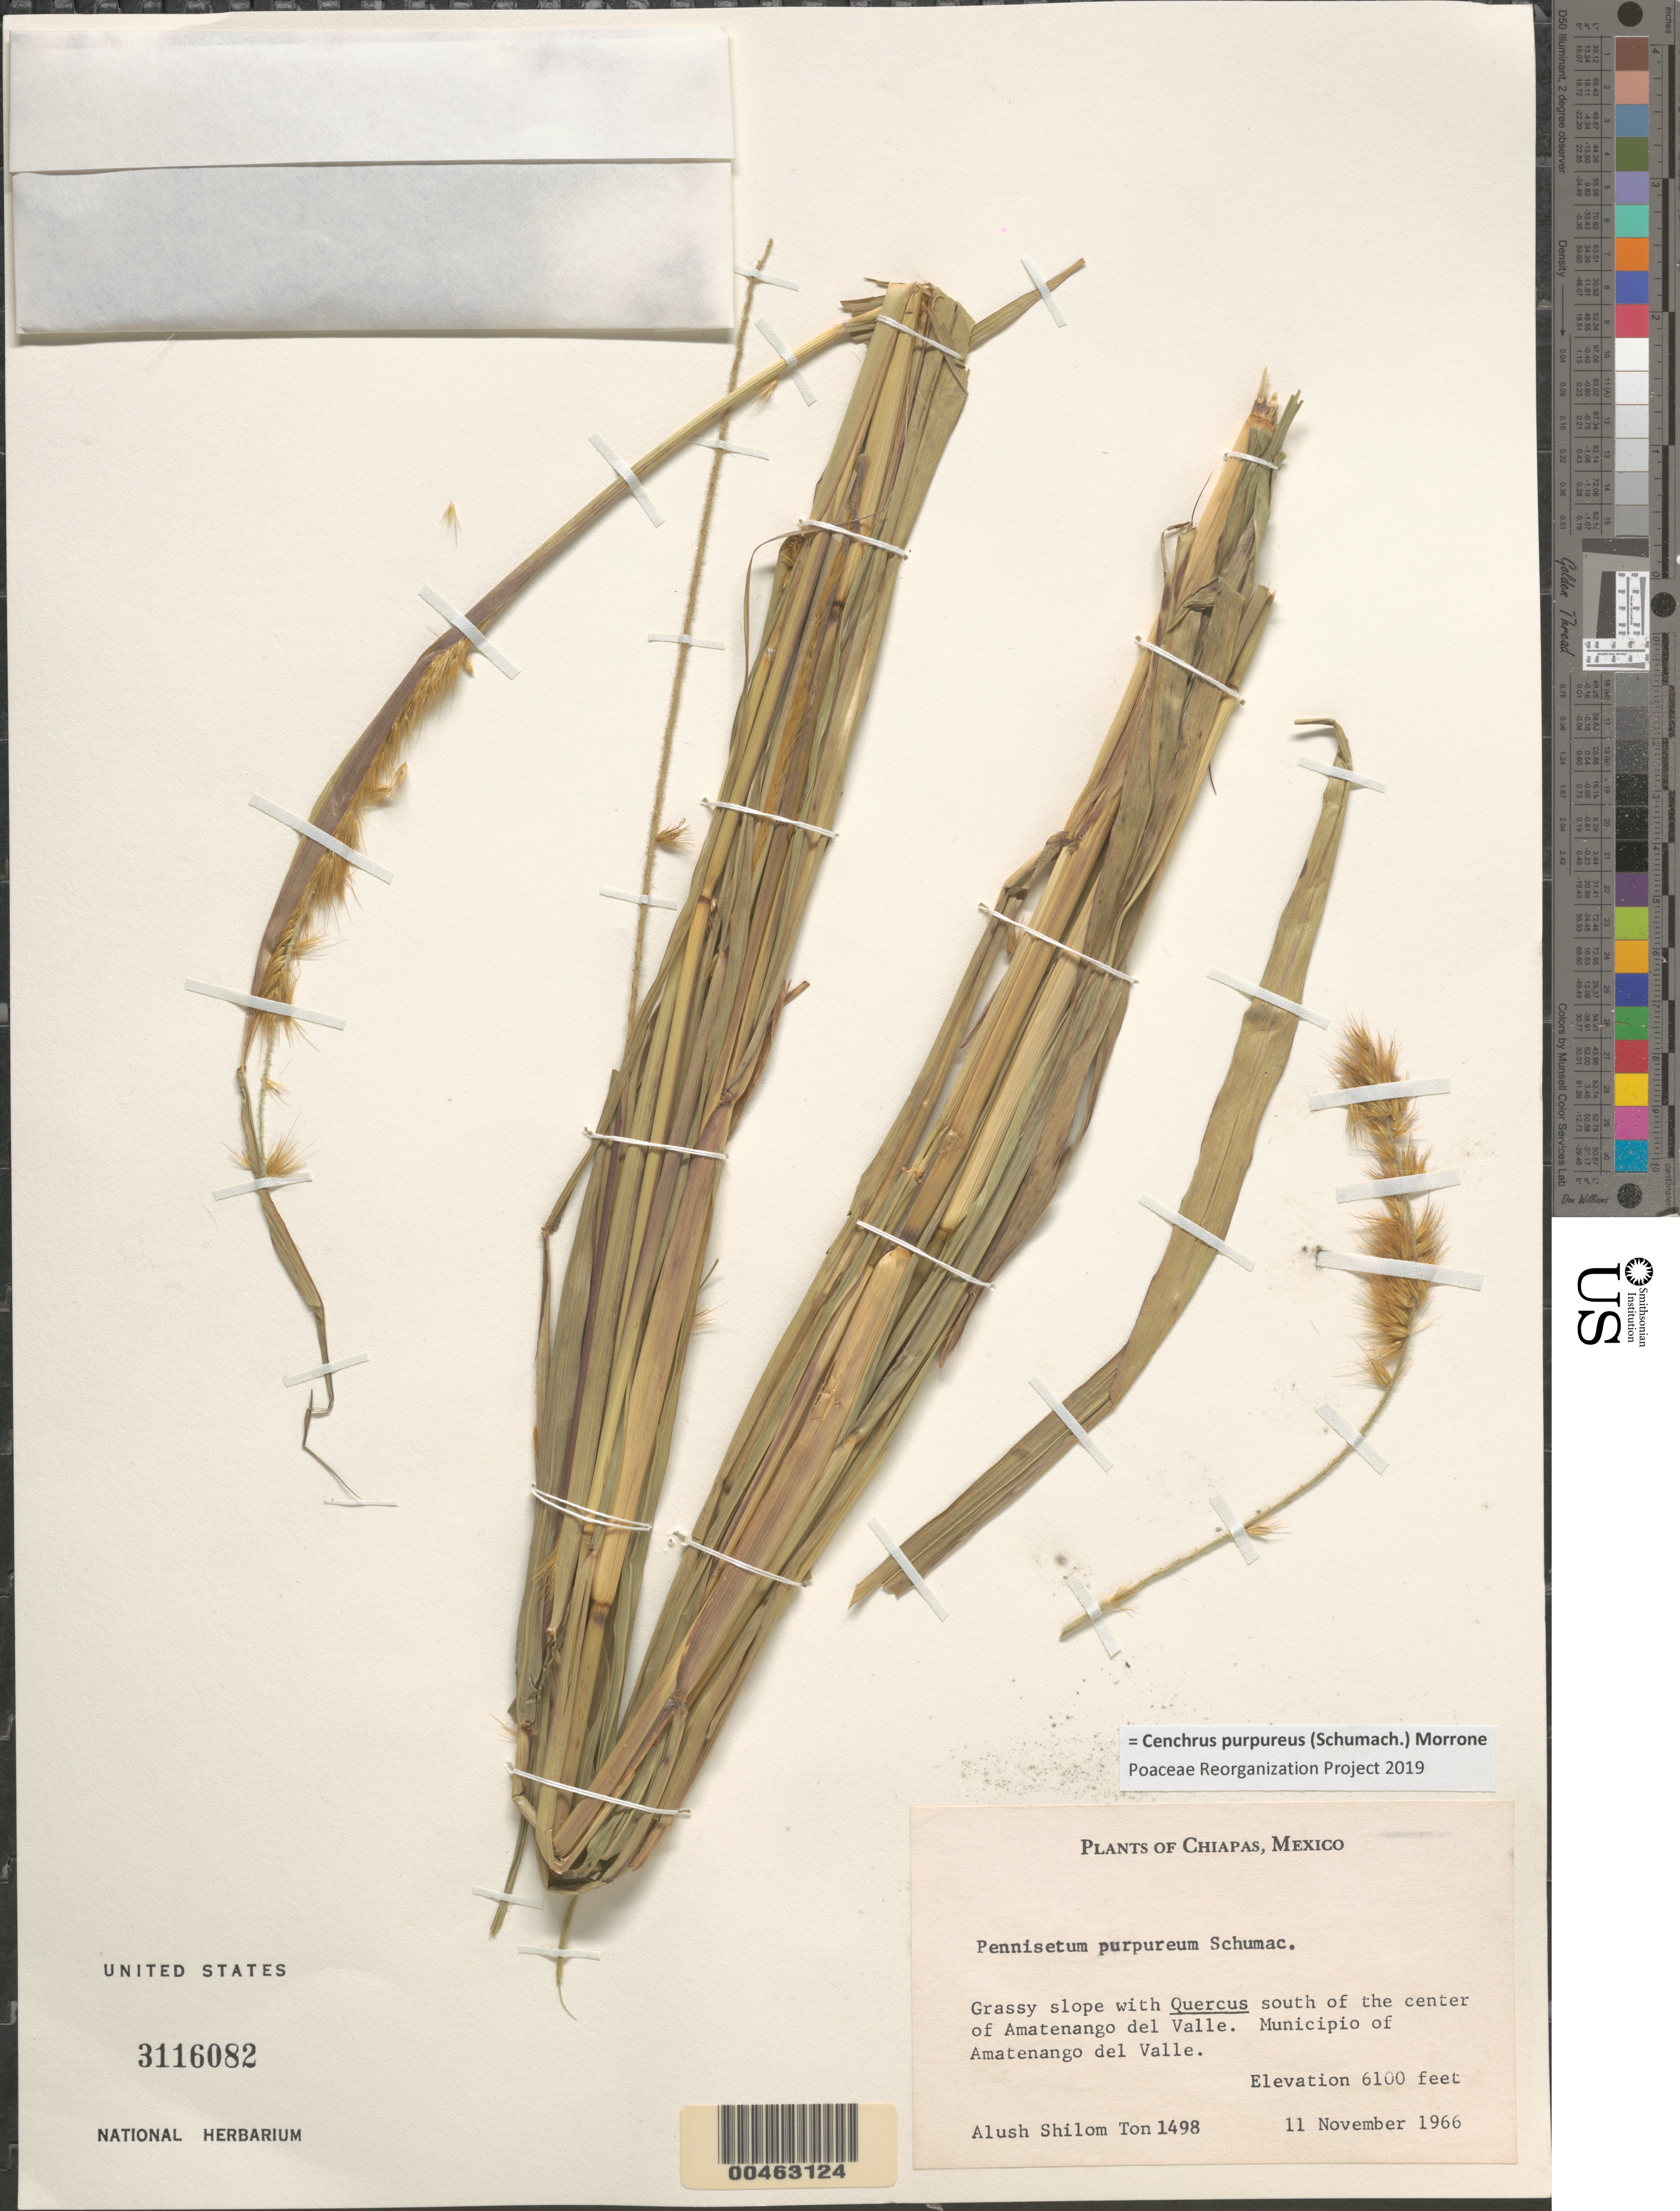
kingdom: Plantae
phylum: Tracheophyta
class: Liliopsida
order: Poales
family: Poaceae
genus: Cenchrus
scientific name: Cenchrus purpureus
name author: (Schumach.) Morrone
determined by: Poaceae Reorganization Project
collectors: A. S. Ton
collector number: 1498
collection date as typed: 11 Nov 1966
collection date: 1966-11-11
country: Mexico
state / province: Chiapas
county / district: Amatenango del Valle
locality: S of the center of Amatenango del Valle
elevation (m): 1859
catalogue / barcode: US 3116082